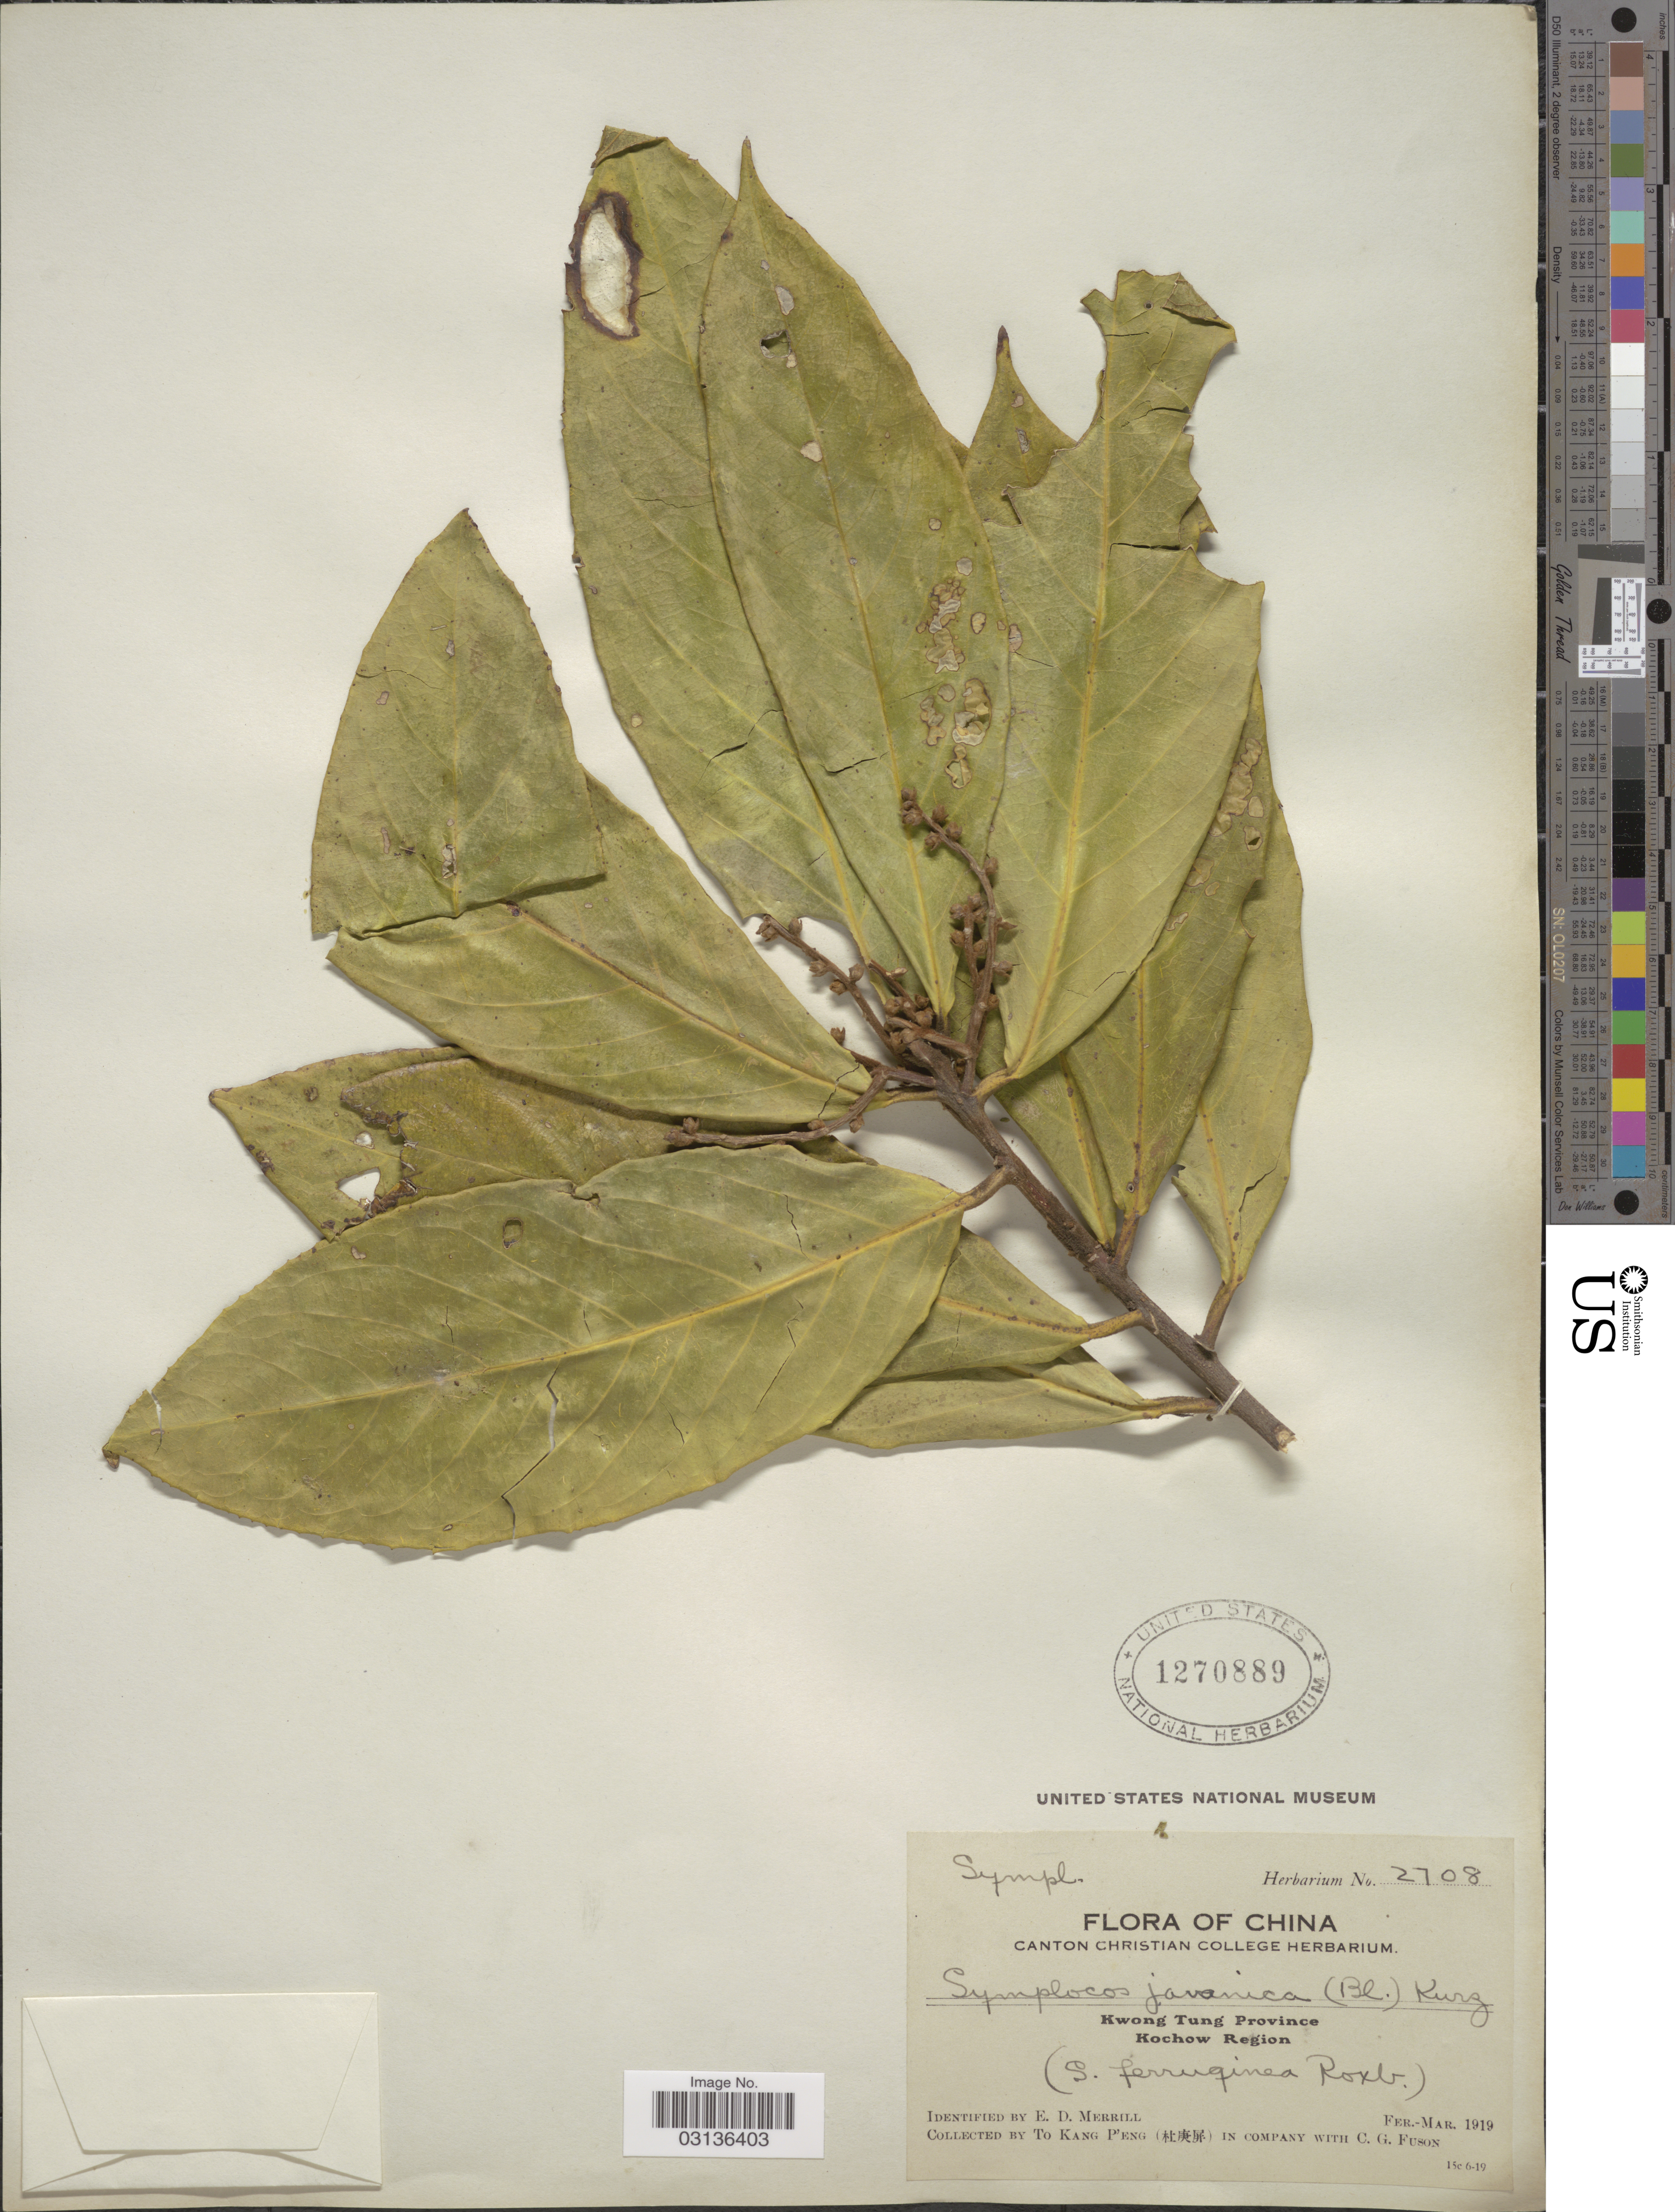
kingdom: Plantae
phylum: Tracheophyta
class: Magnoliopsida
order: Ericales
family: Symplocaceae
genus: Symplocos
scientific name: Symplocos cochinchinensis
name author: (Lour.) S. Moore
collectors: To Kang P'eng & C. Fuson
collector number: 2708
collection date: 1919-02/1919-03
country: China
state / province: Guangdong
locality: Kwong Tung Province. Kochow Region.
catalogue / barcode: US 1270889